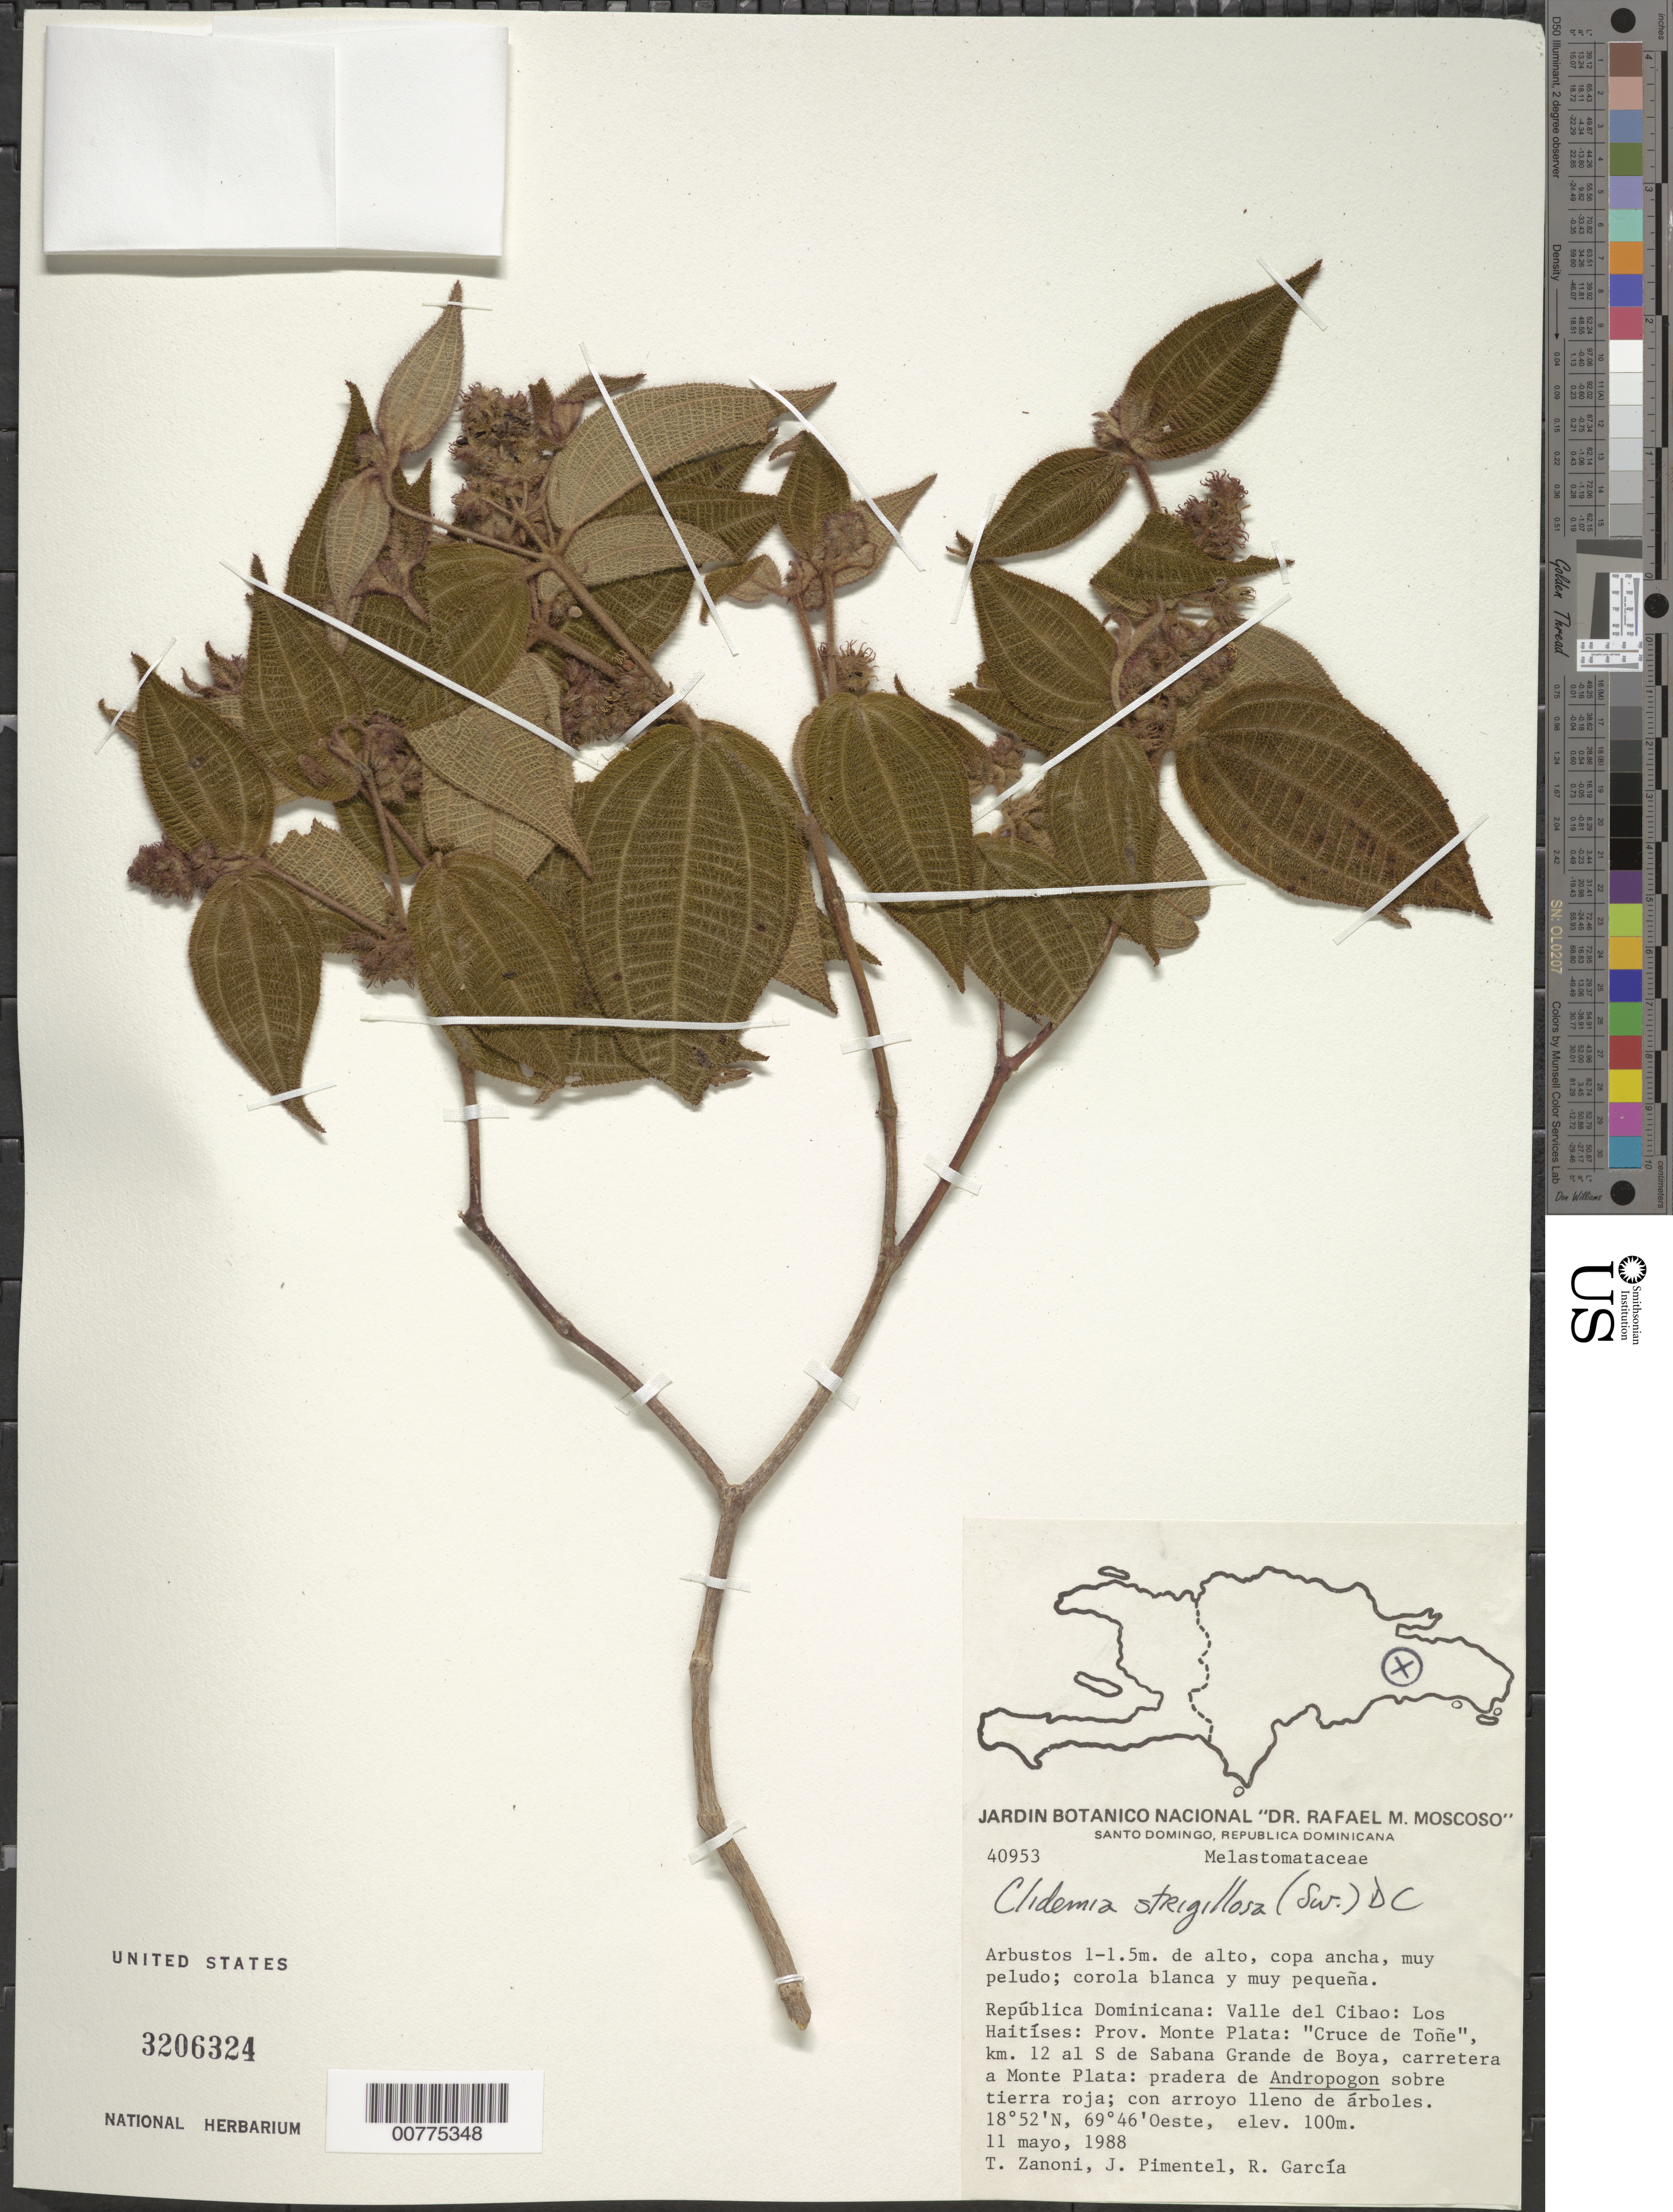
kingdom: Plantae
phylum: Tracheophyta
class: Magnoliopsida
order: Myrtales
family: Melastomataceae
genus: Clidemia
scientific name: Clidemia strigillosa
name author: (Sw.) DC.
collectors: T. A. Zanoni, J. Pimentel & R. G. García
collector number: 40953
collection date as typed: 11 May 1988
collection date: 1988-05-11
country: Dominican Republic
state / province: Monte Plata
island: Hispaniola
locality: Cibao Valley, Los Haitises, "Cruce de Toñe", km 12 S of Sabana Grande de Boya, road to Monte Plata.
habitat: Meadow of Andropogon on red ground, with stream full of trees.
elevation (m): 100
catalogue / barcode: US 3206324